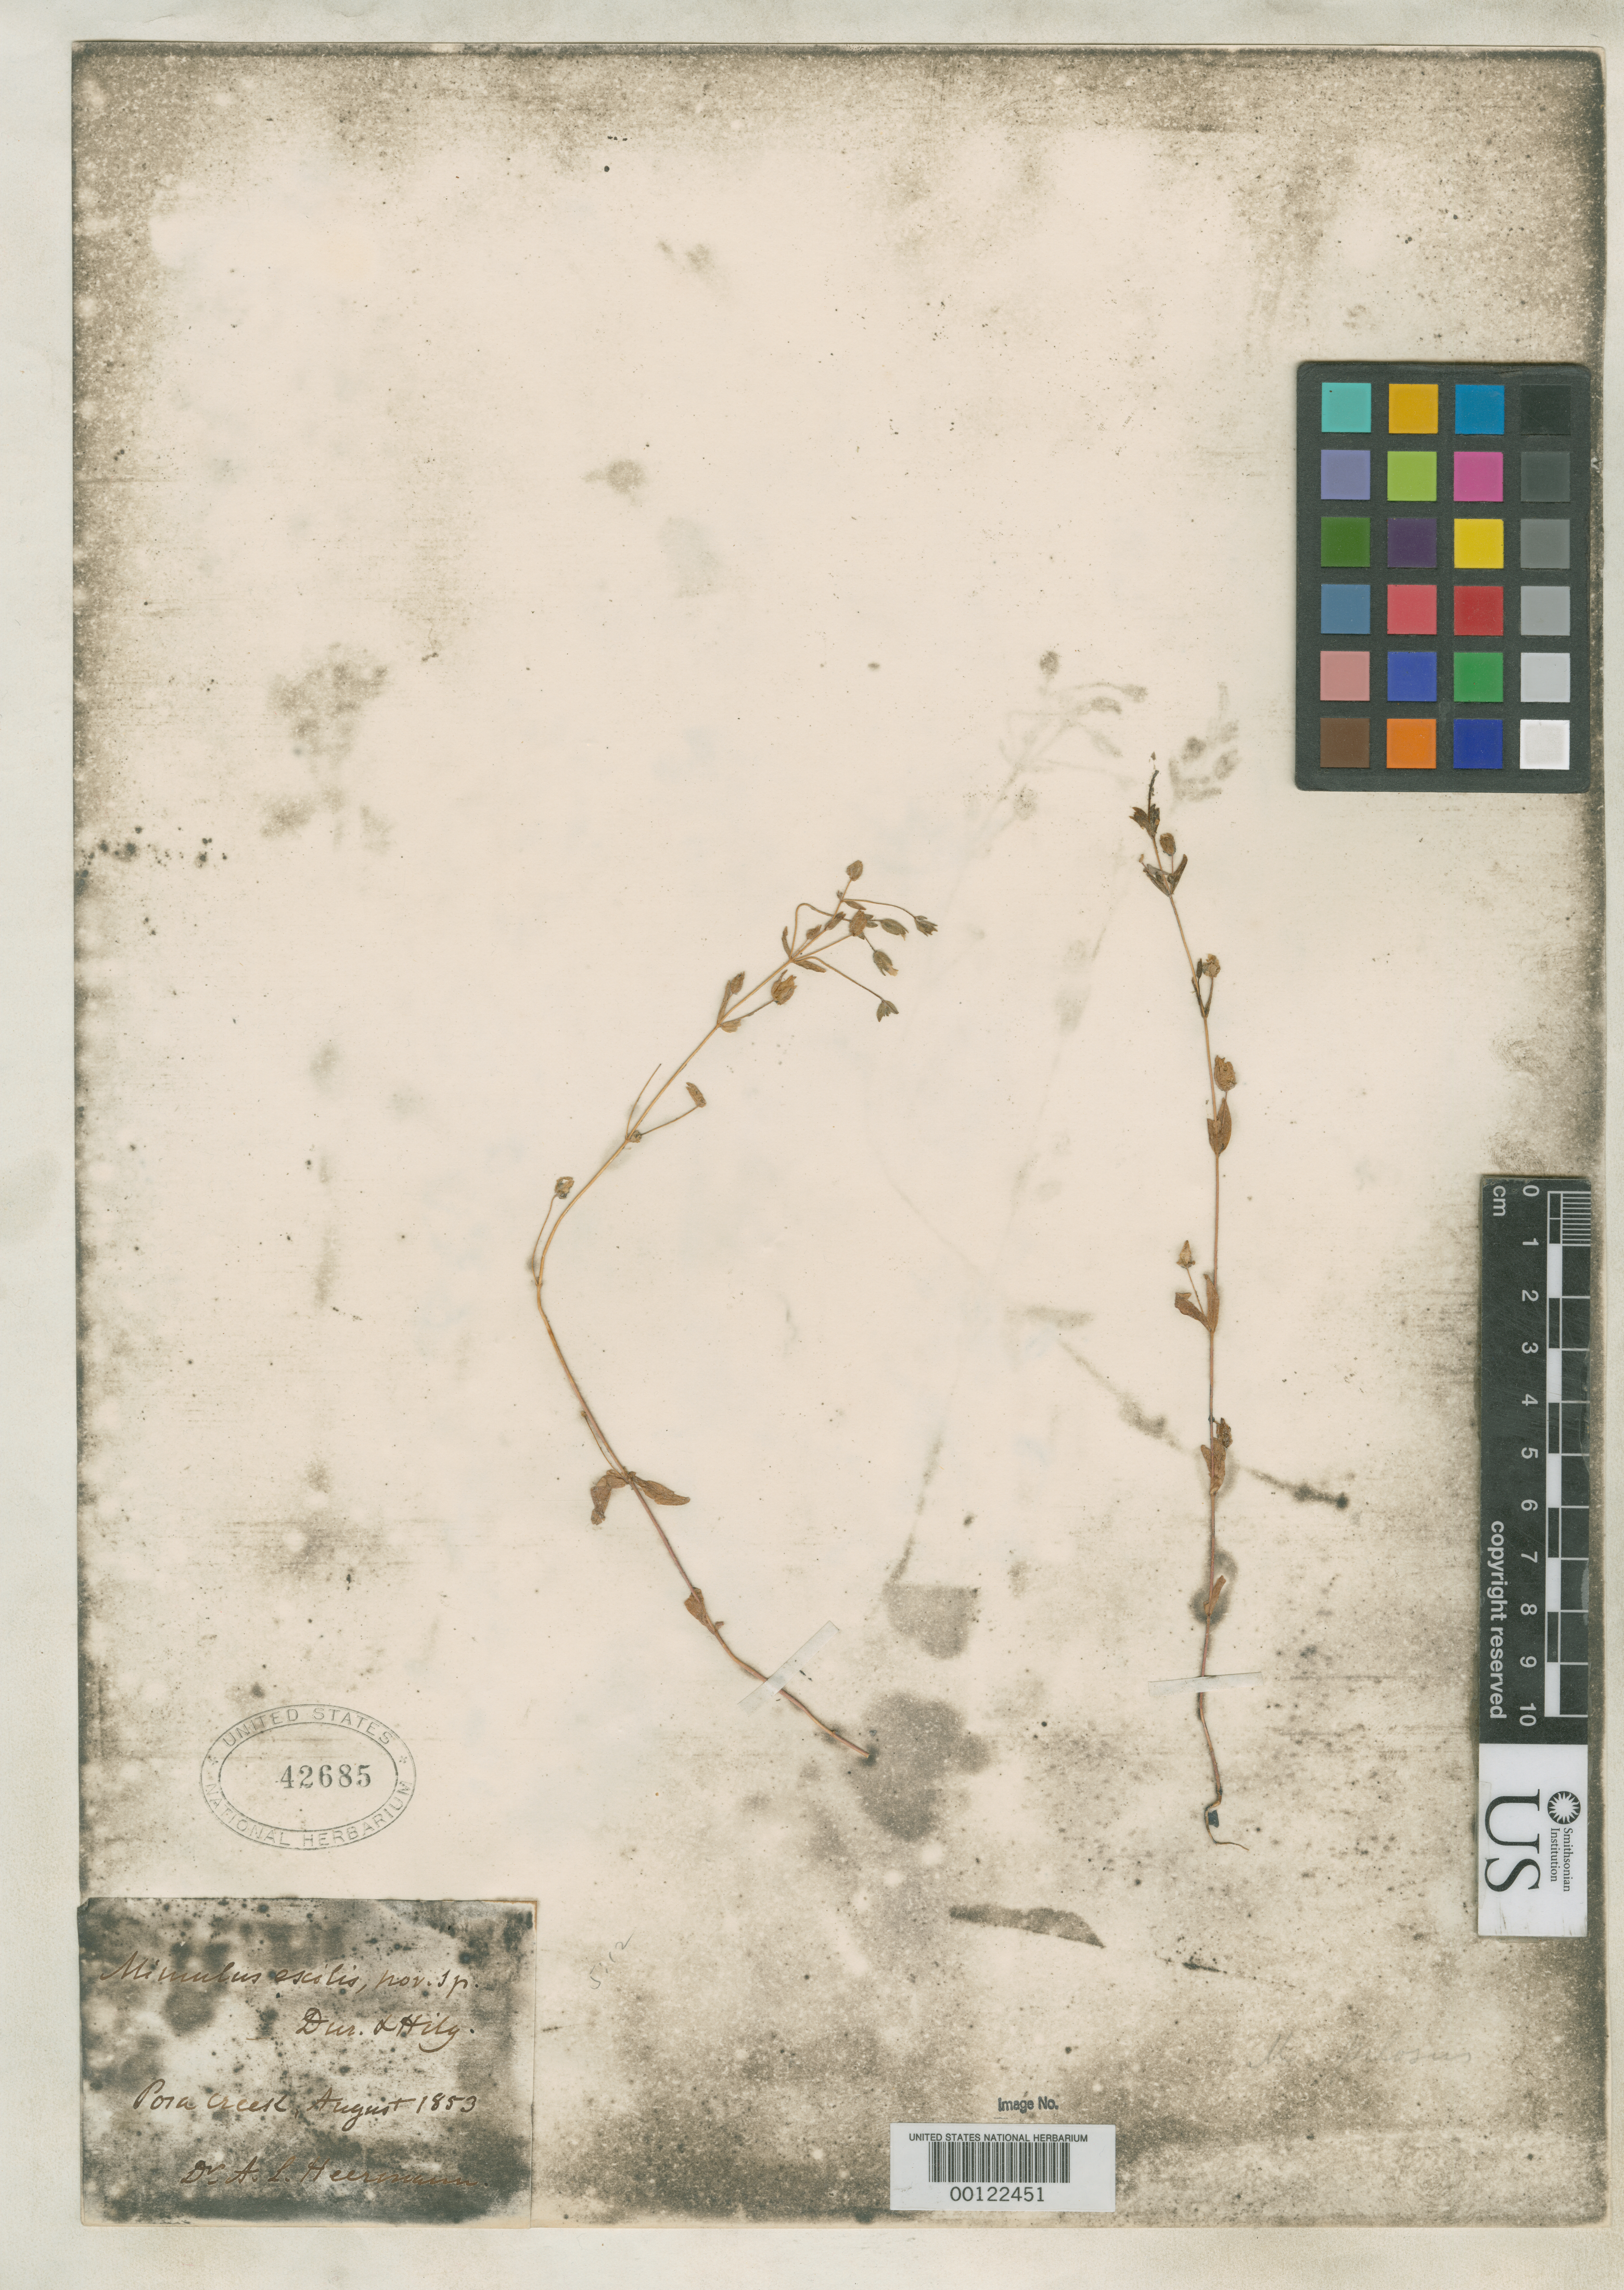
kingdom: Plantae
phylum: Tracheophyta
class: Magnoliopsida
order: Lamiales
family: Phrymaceae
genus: Mimulus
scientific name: Mimulus exilis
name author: Durand & Hilg.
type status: Isotype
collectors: A. Heermann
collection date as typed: Aug 1853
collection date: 1853-08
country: United States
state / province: California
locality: Pose Creek.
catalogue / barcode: US 42685